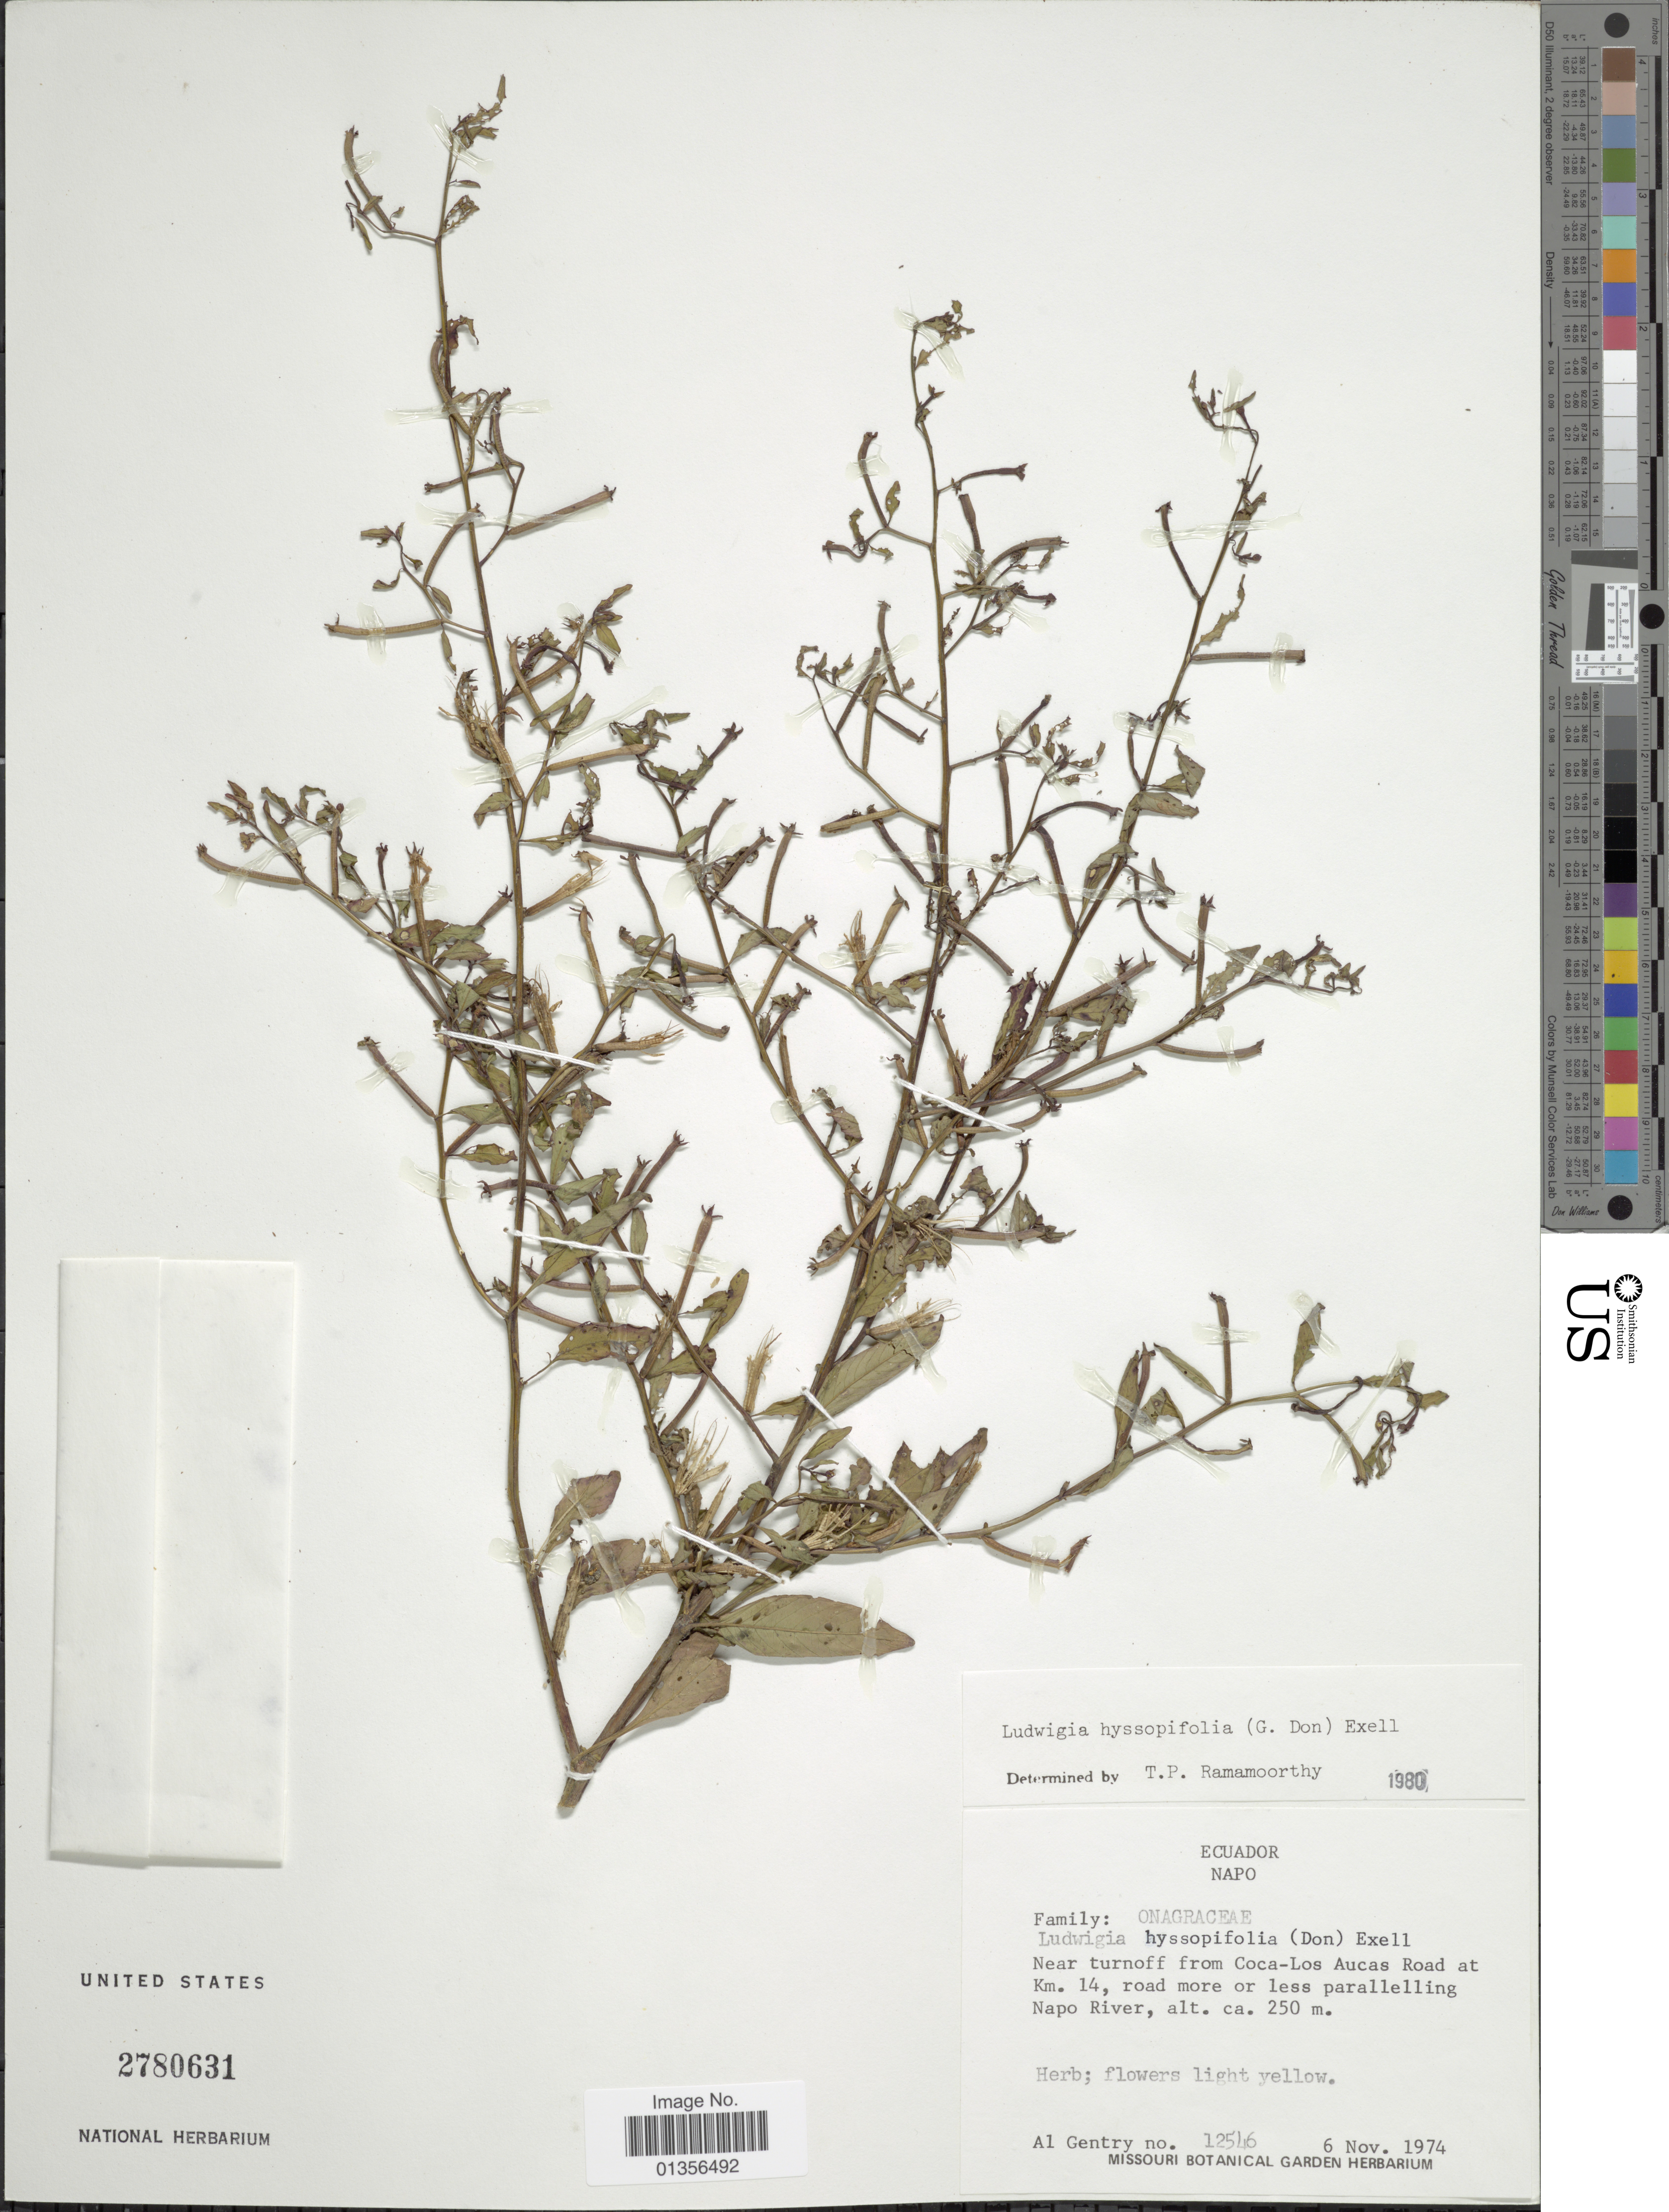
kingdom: Plantae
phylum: Tracheophyta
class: Magnoliopsida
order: Myrtales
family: Onagraceae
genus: Ludwigia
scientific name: Ludwigia hyssopifolia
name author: (G. Don) Exell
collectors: A. H. Gentry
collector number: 12546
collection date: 1974-11-06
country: Ecuador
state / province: Napo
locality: Near turnoff from Coca-Los Aucas Road at Km. 14, road more or less parallelling Napo River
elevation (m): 250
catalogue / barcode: US 2780631